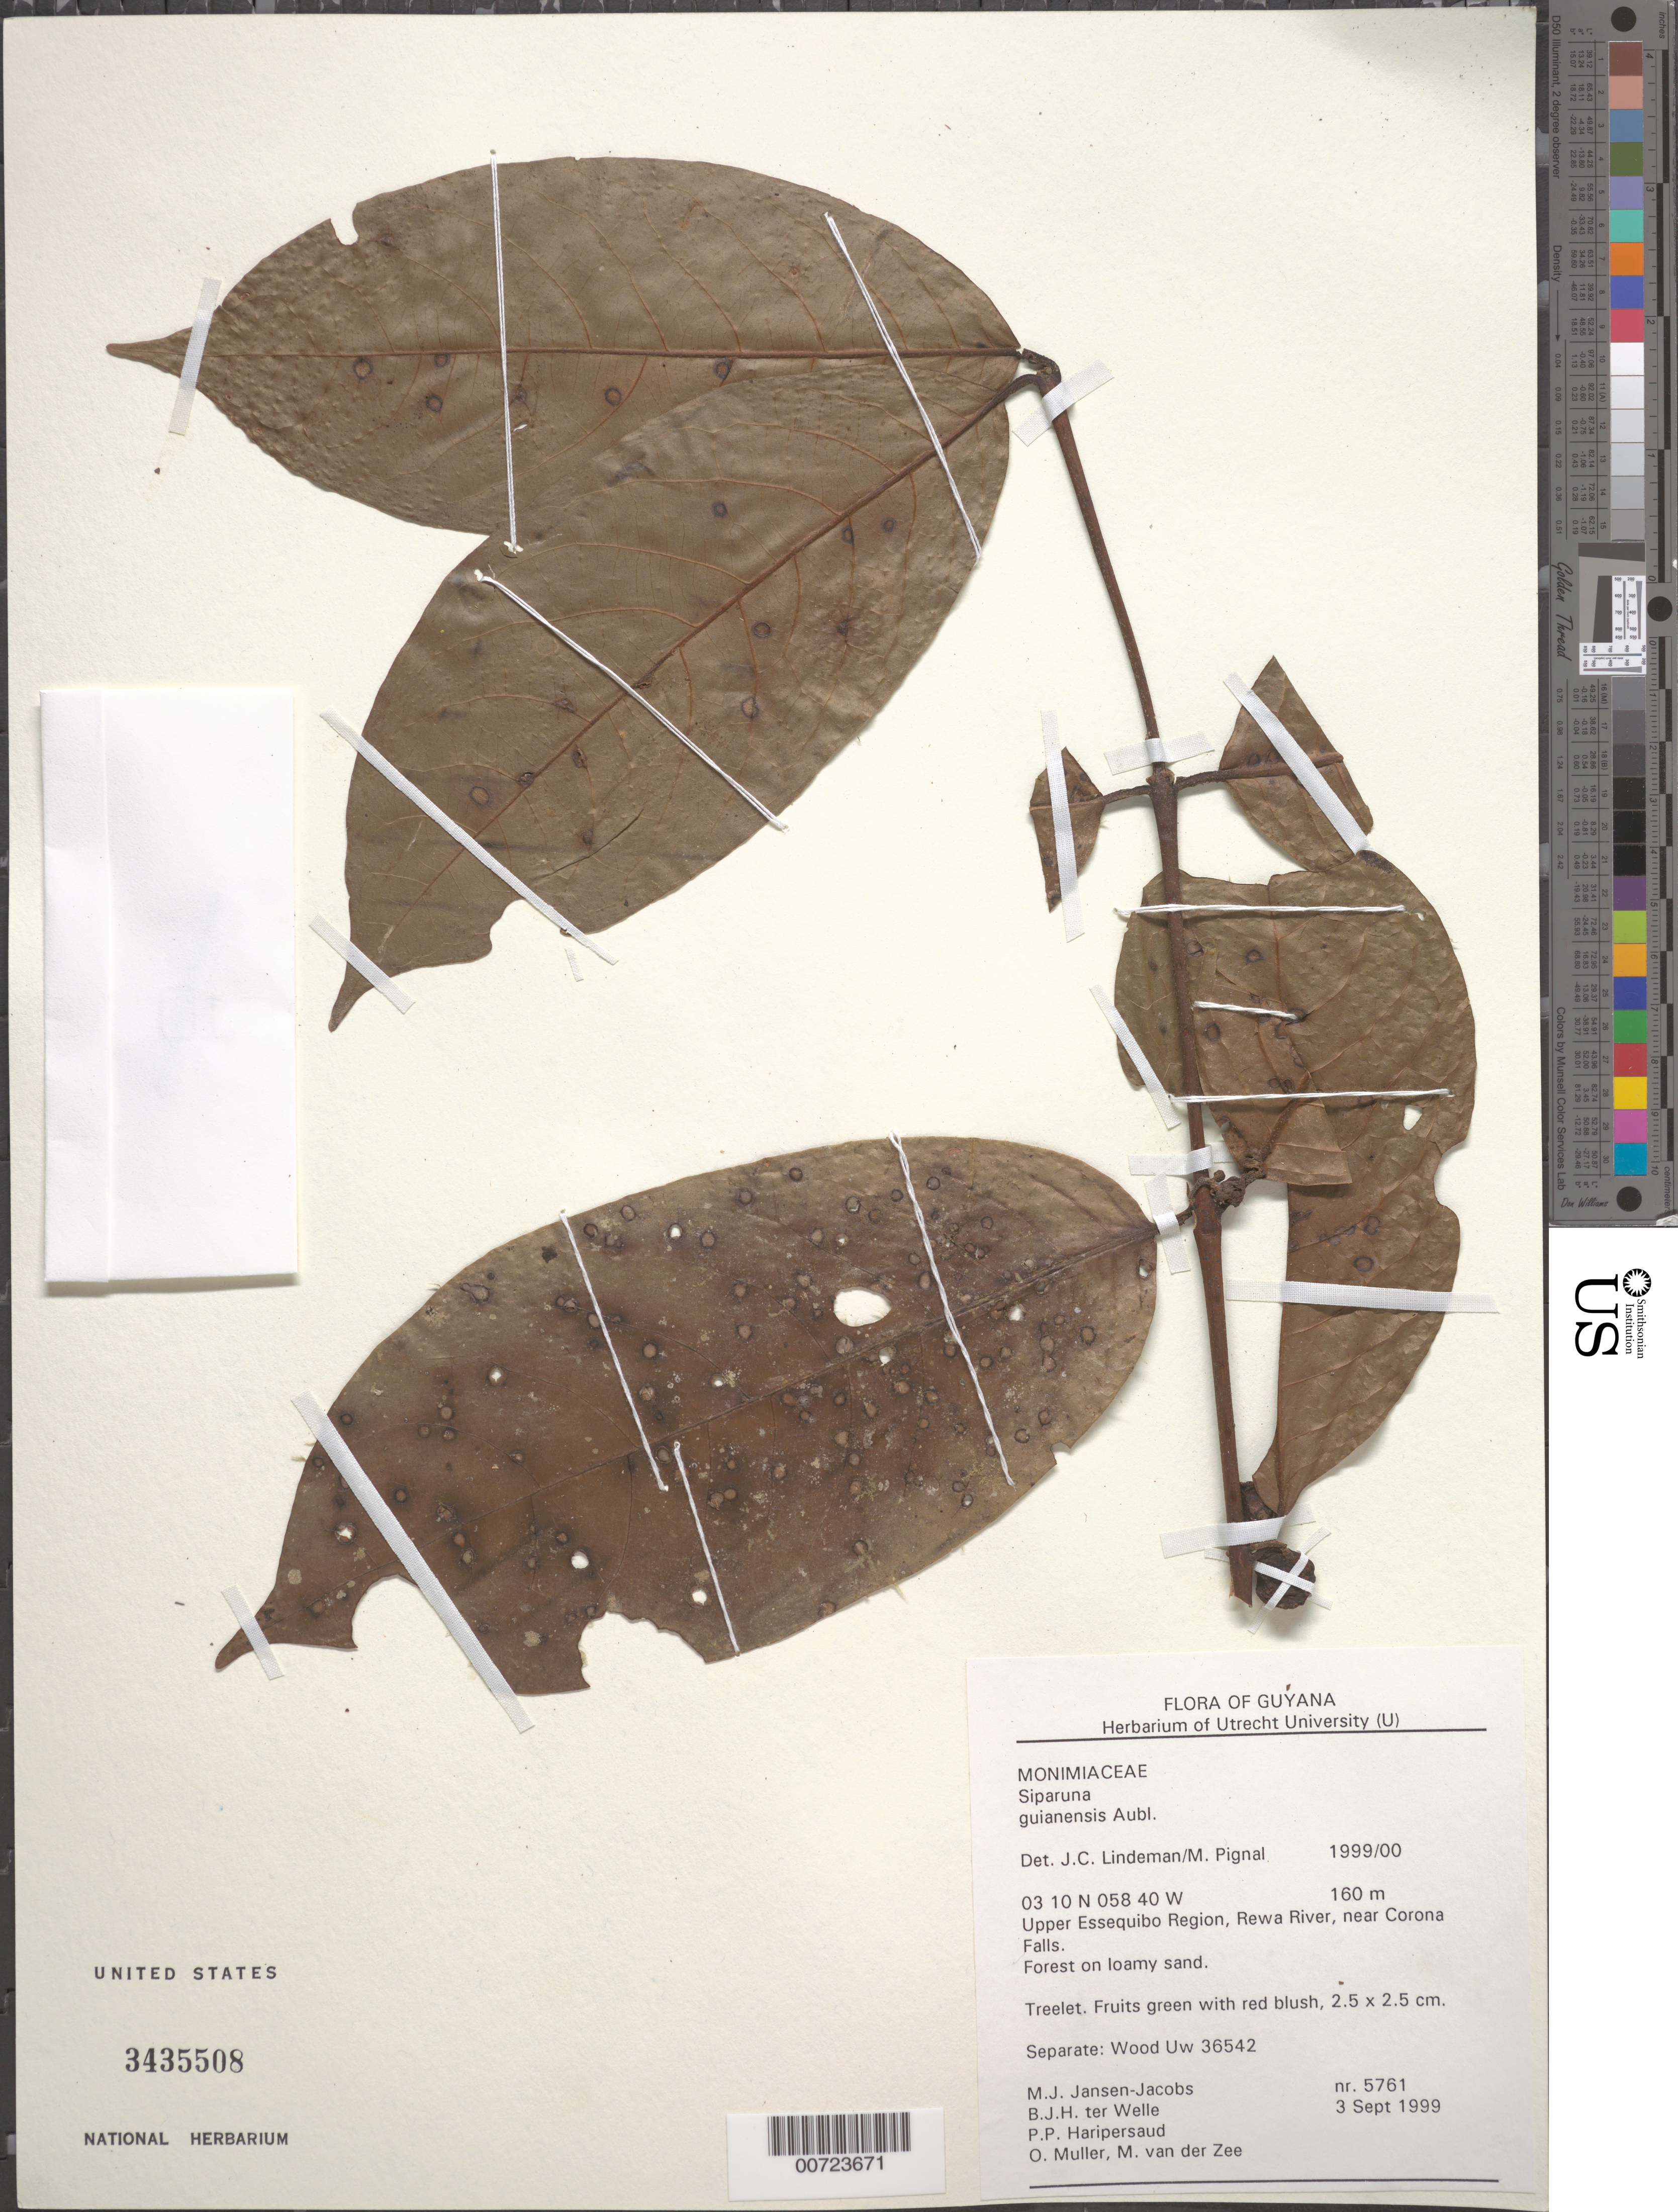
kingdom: Plantae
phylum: Tracheophyta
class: Magnoliopsida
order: Laurales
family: Siparunaceae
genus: Siparuna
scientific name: Siparuna guianensis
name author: Aubl.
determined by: Pignal, M.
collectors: M. J. Jansen-Jacobs, B. Welle, P. Haripersaud, O. Muller & M. van der Zee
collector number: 5761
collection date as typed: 3-Sep-99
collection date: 1999-09-03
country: Guyana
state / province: U. Takutu-U. Essequibo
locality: Rewa River, near Corona Falls, Upper Essequibo Region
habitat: Forest on loamy sand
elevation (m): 160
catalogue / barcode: US 3435508